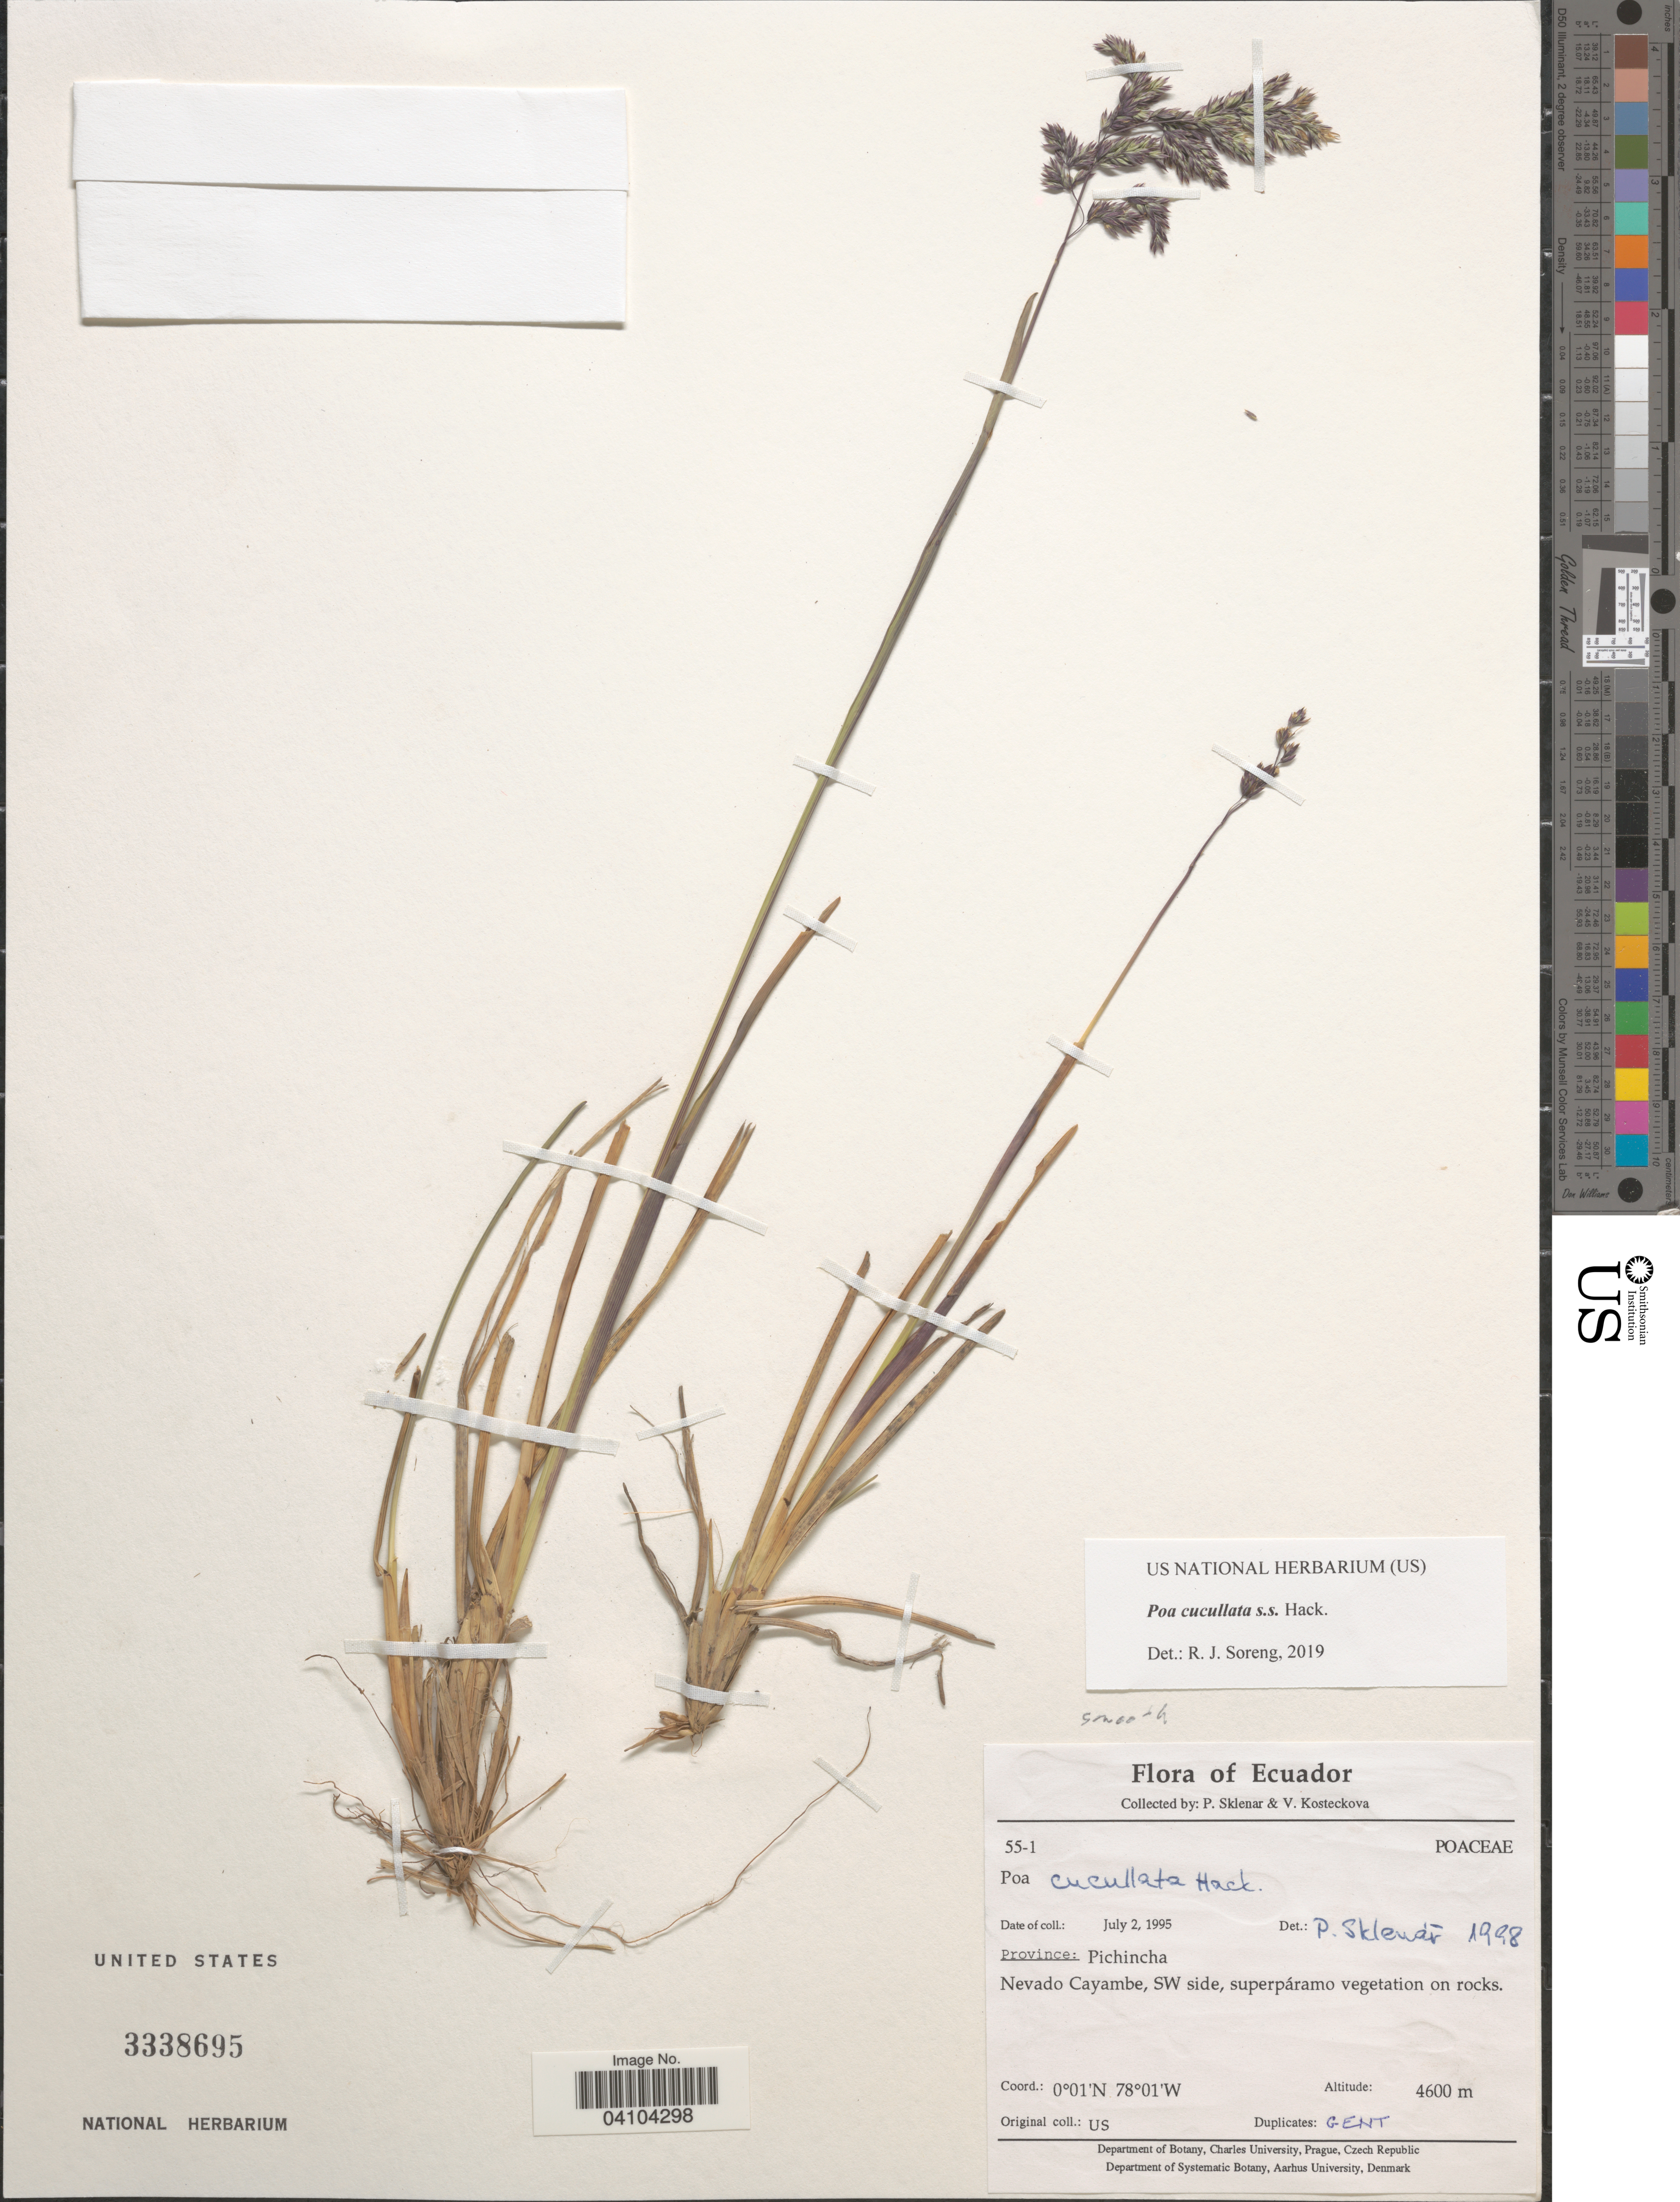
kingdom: Plantae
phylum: Tracheophyta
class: Liliopsida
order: Poales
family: Poaceae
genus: Poa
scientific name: Poa cucullata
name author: Hack.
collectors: P. Sklenar & V. Kosteckova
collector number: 55-1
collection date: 1995-07-02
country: Ecuador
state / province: Pichincha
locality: Nevado Cayambe, SW side, superpáramo vegetation on rocks.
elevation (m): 4600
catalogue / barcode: US 3338695